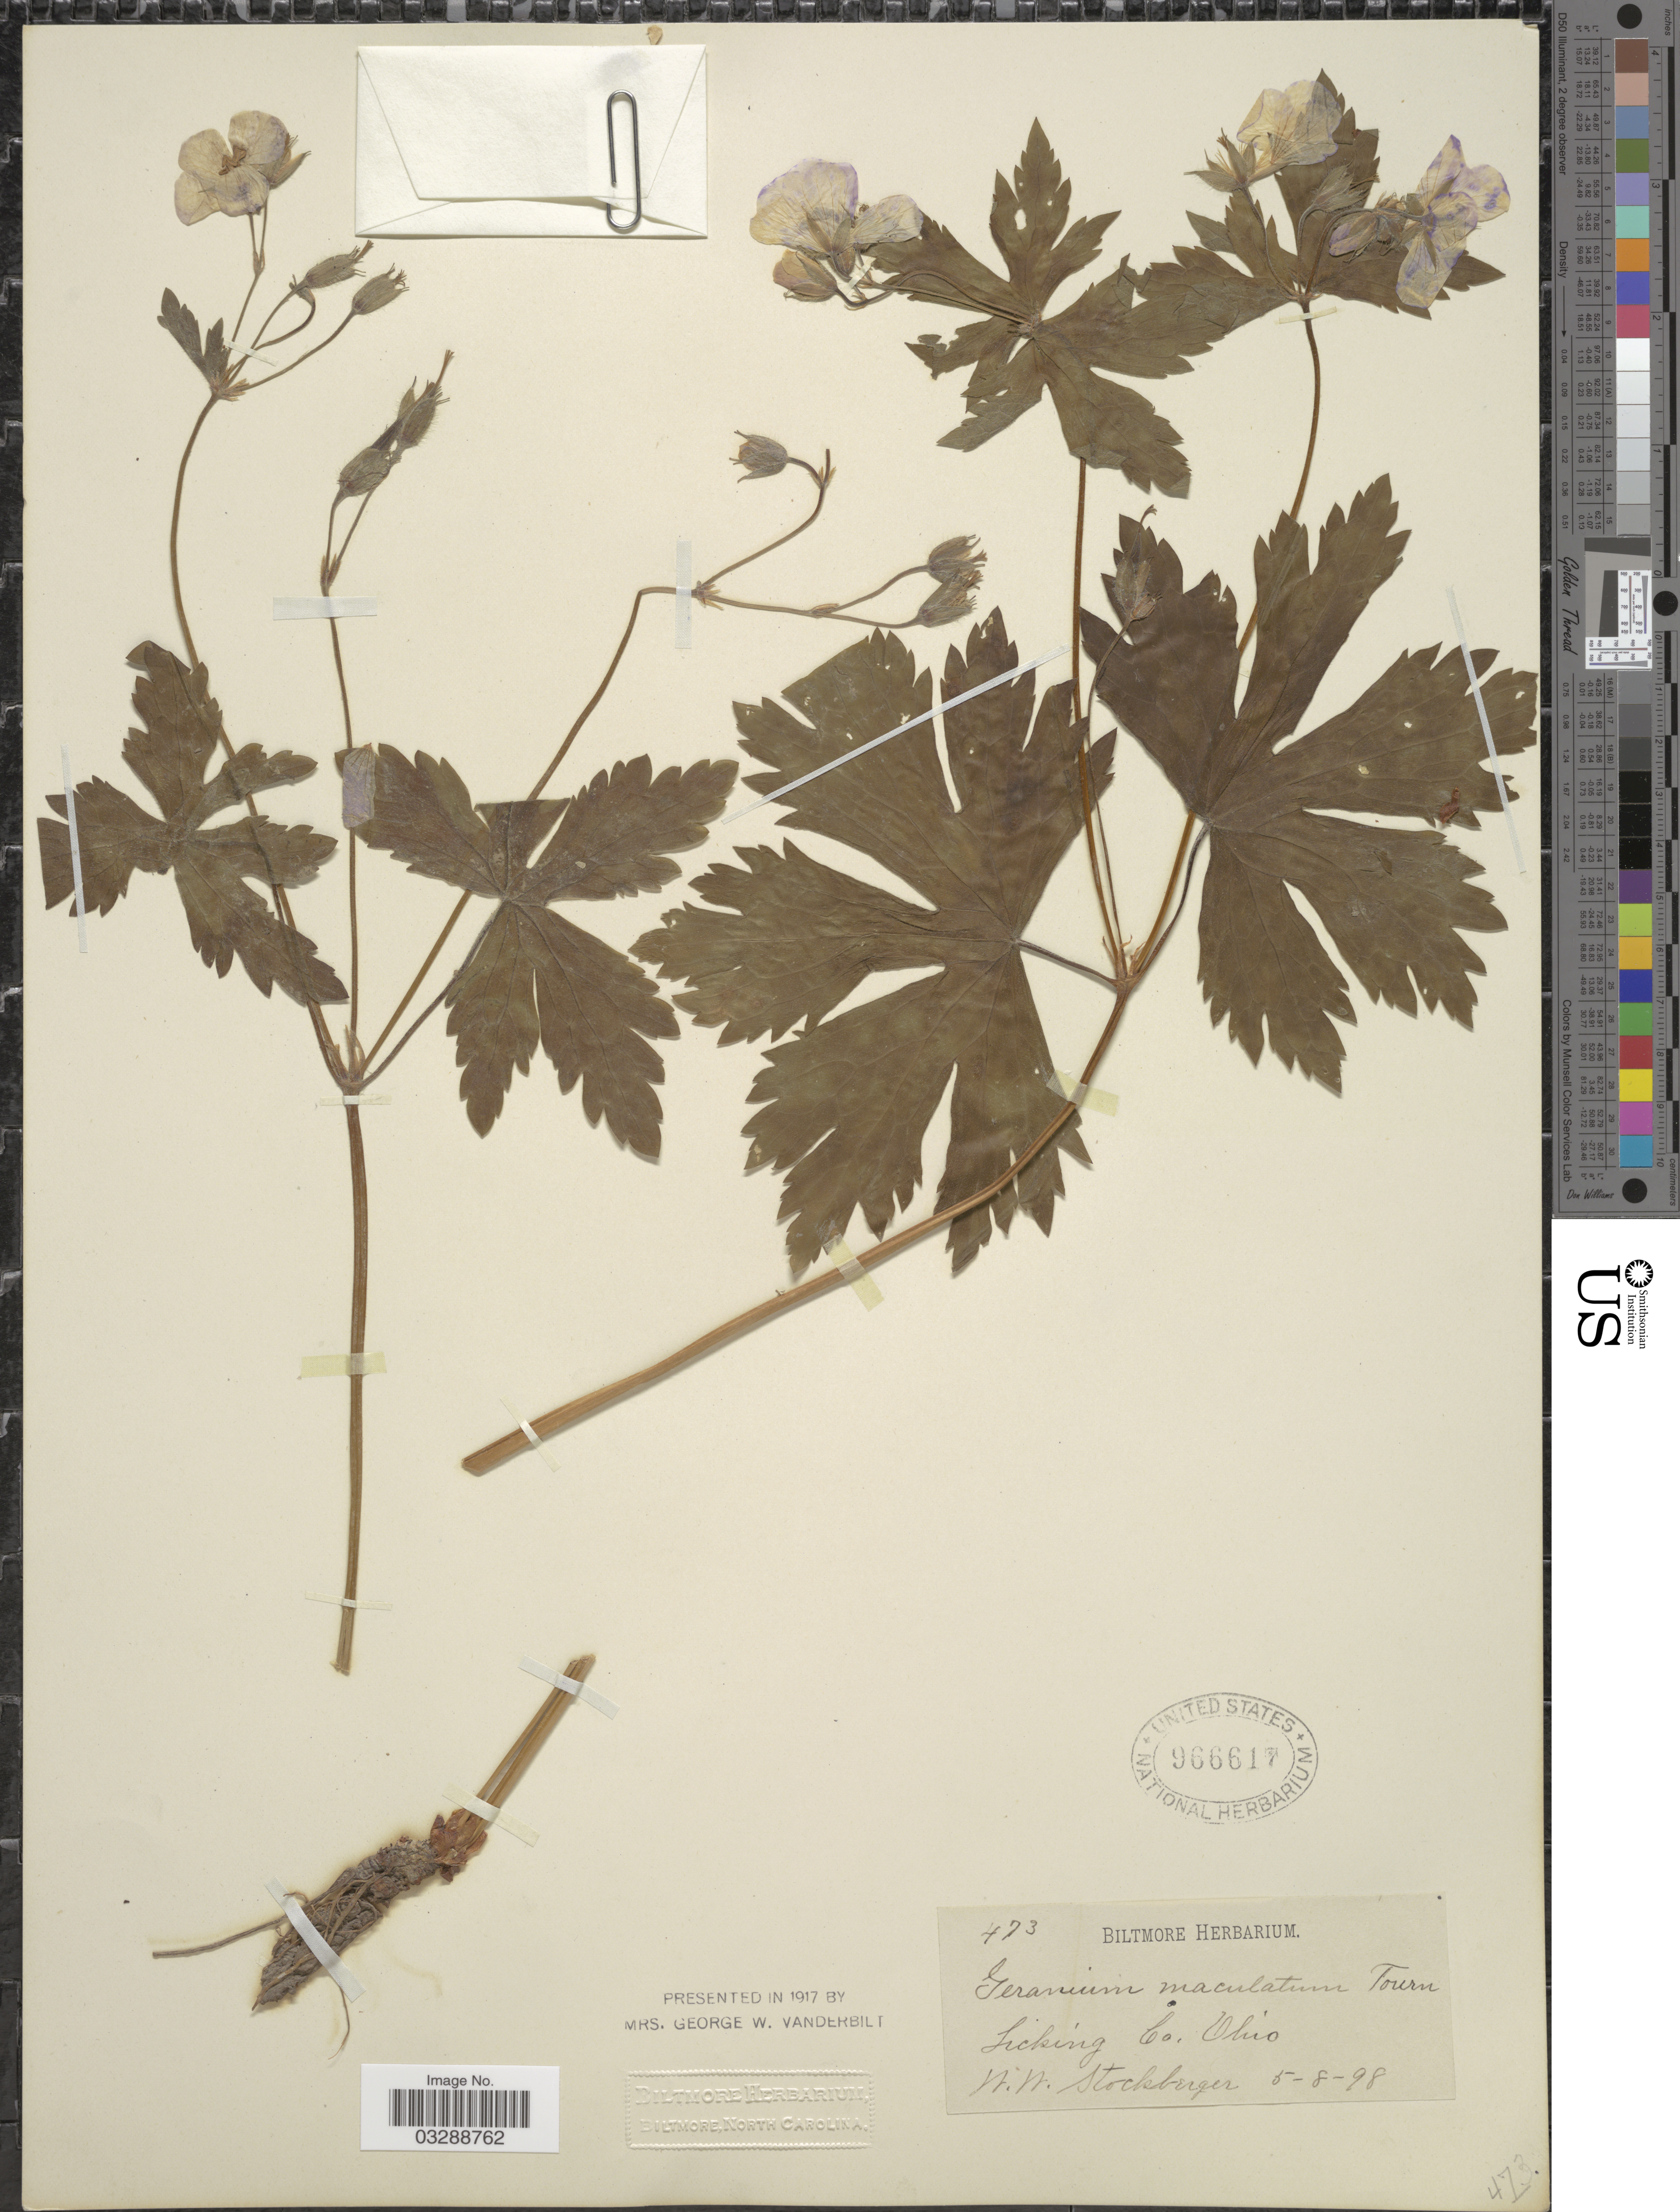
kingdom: Plantae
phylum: Tracheophyta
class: Magnoliopsida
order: Geraniales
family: Geraniaceae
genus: Geranium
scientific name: Geranium maculatum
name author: L.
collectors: W. Stockberger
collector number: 473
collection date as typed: Transcribed d/m/y: 8/5/98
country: United States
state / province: Ohio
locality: Licking Co.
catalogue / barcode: US 966617